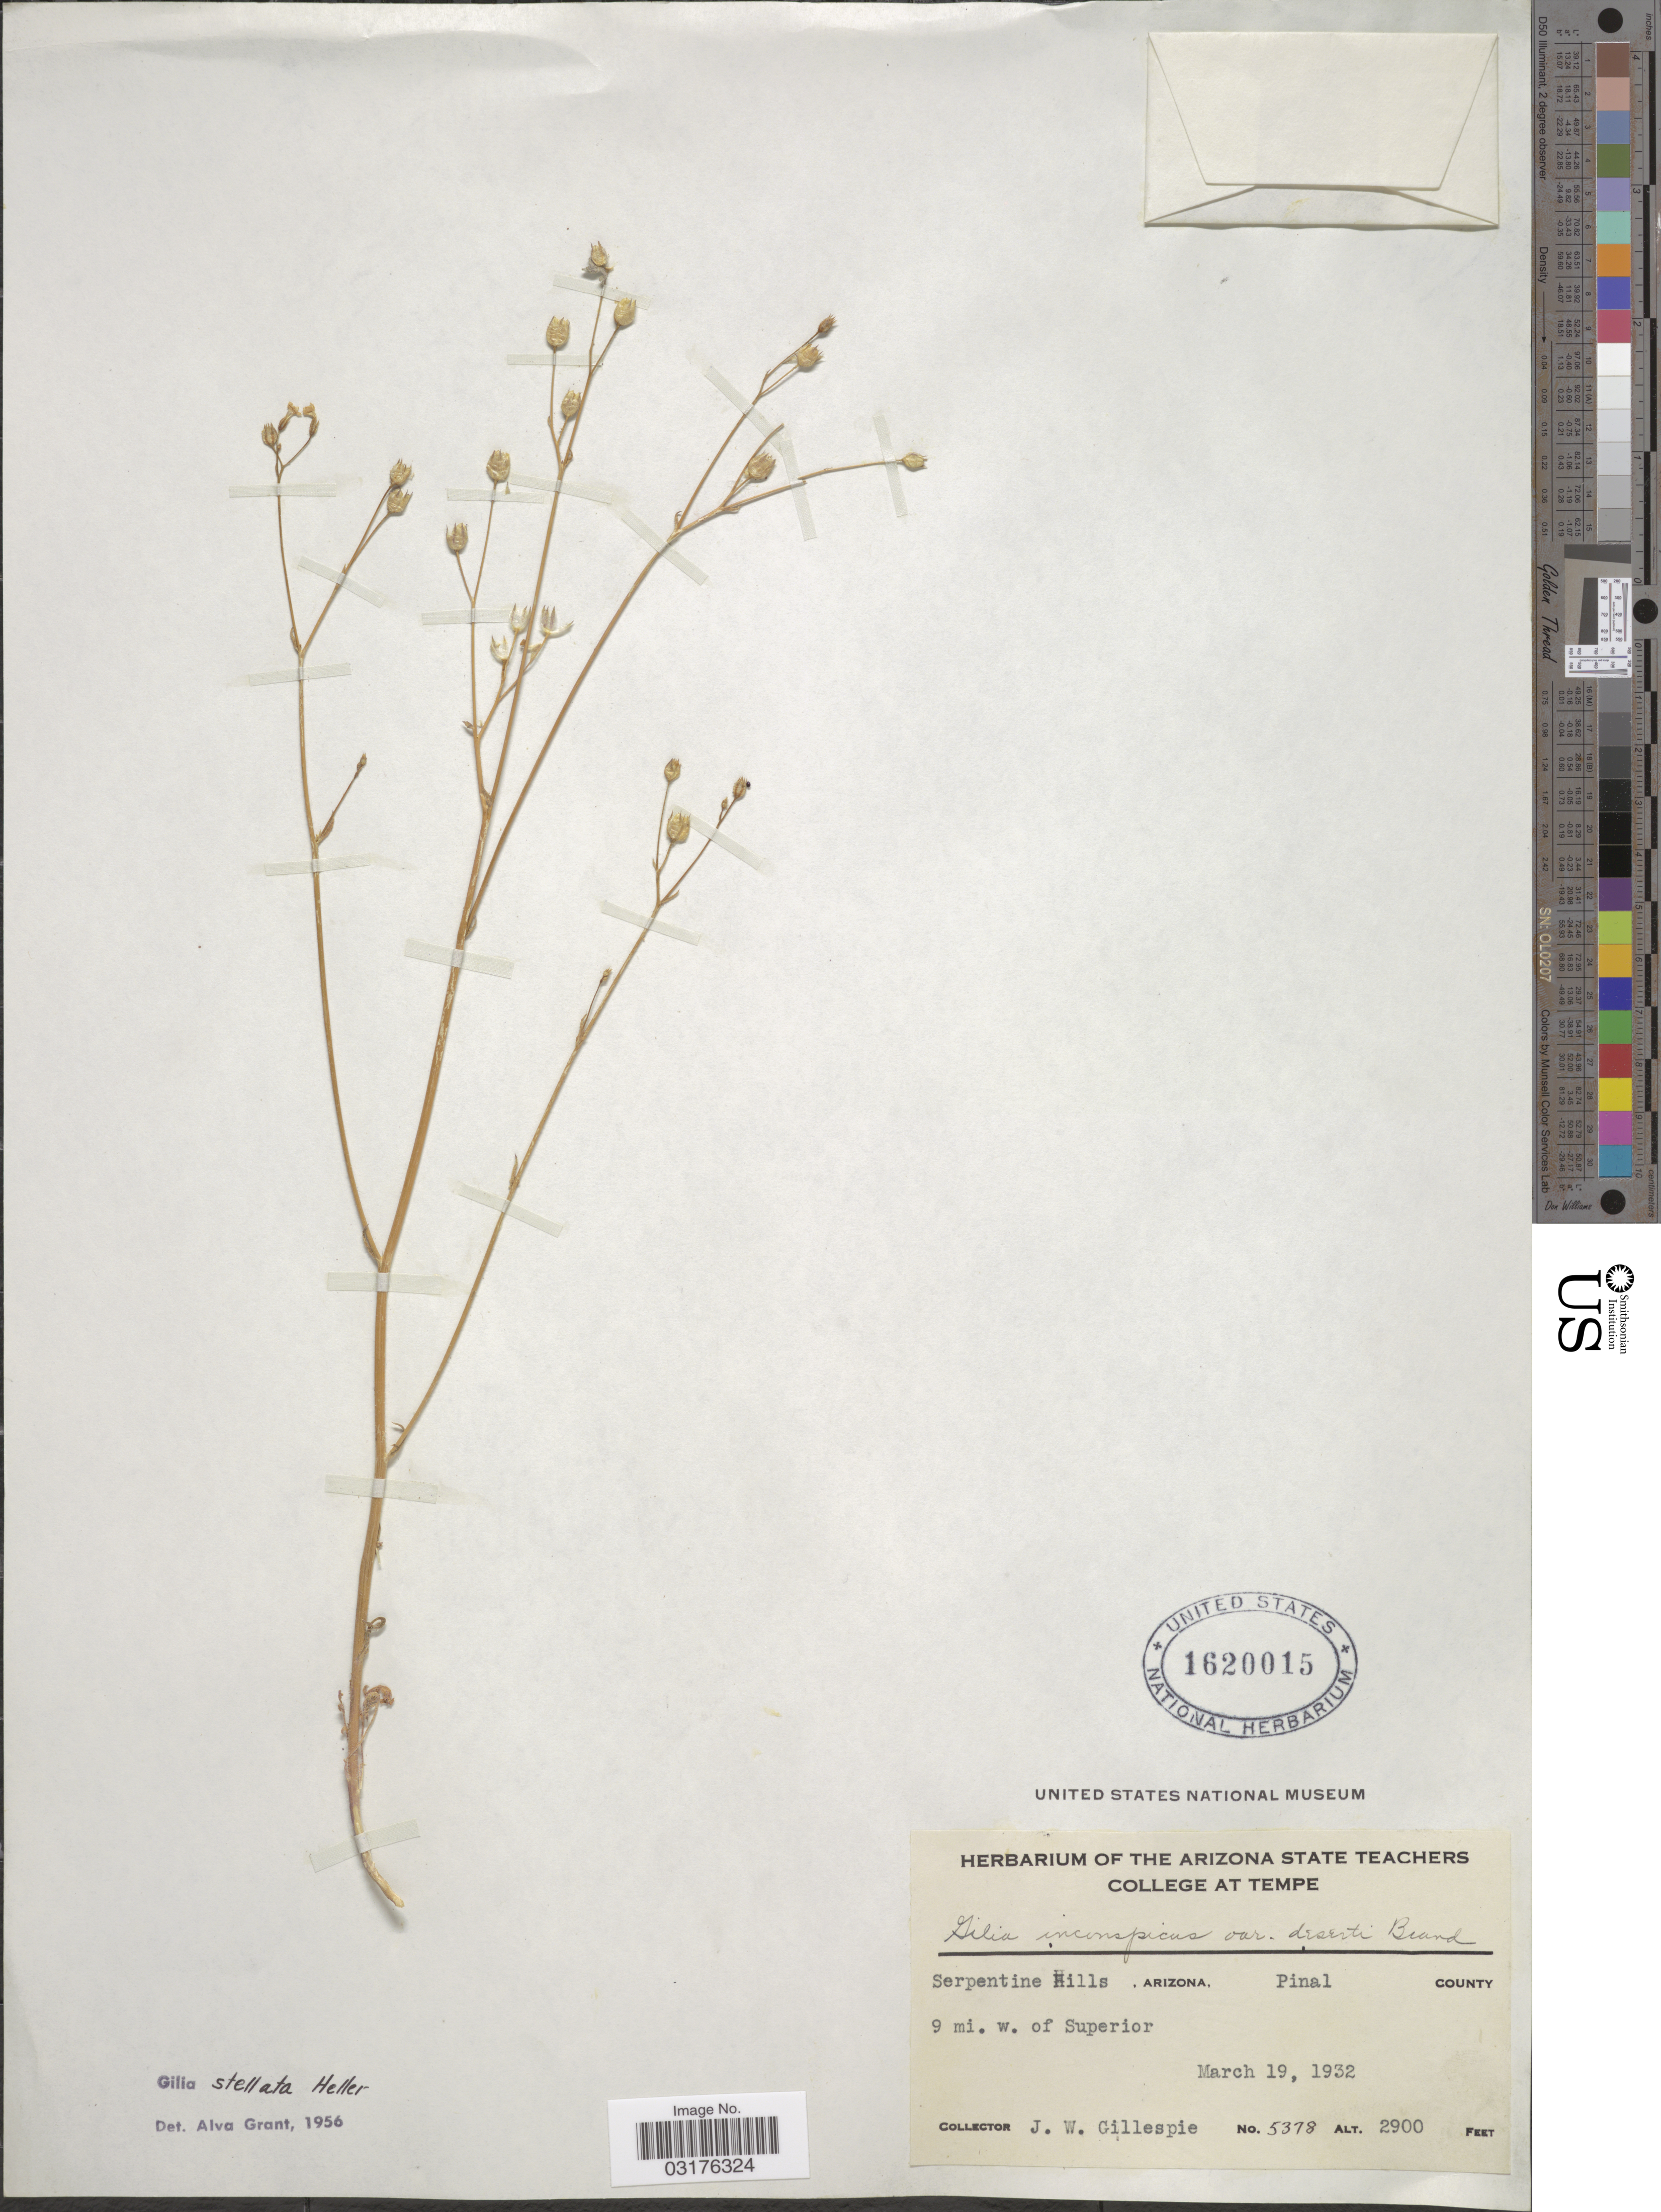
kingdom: Plantae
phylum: Tracheophyta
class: Magnoliopsida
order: Ericales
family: Polemoniaceae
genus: Gilia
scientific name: Gilia stellata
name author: A. Heller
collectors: J. W. Gillespie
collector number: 5378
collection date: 1932-03-19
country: United States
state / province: Arizona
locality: Serpentine Hills, Arizona, Pinal County, 9 mi. w. of Superior.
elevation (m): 884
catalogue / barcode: US 1620015